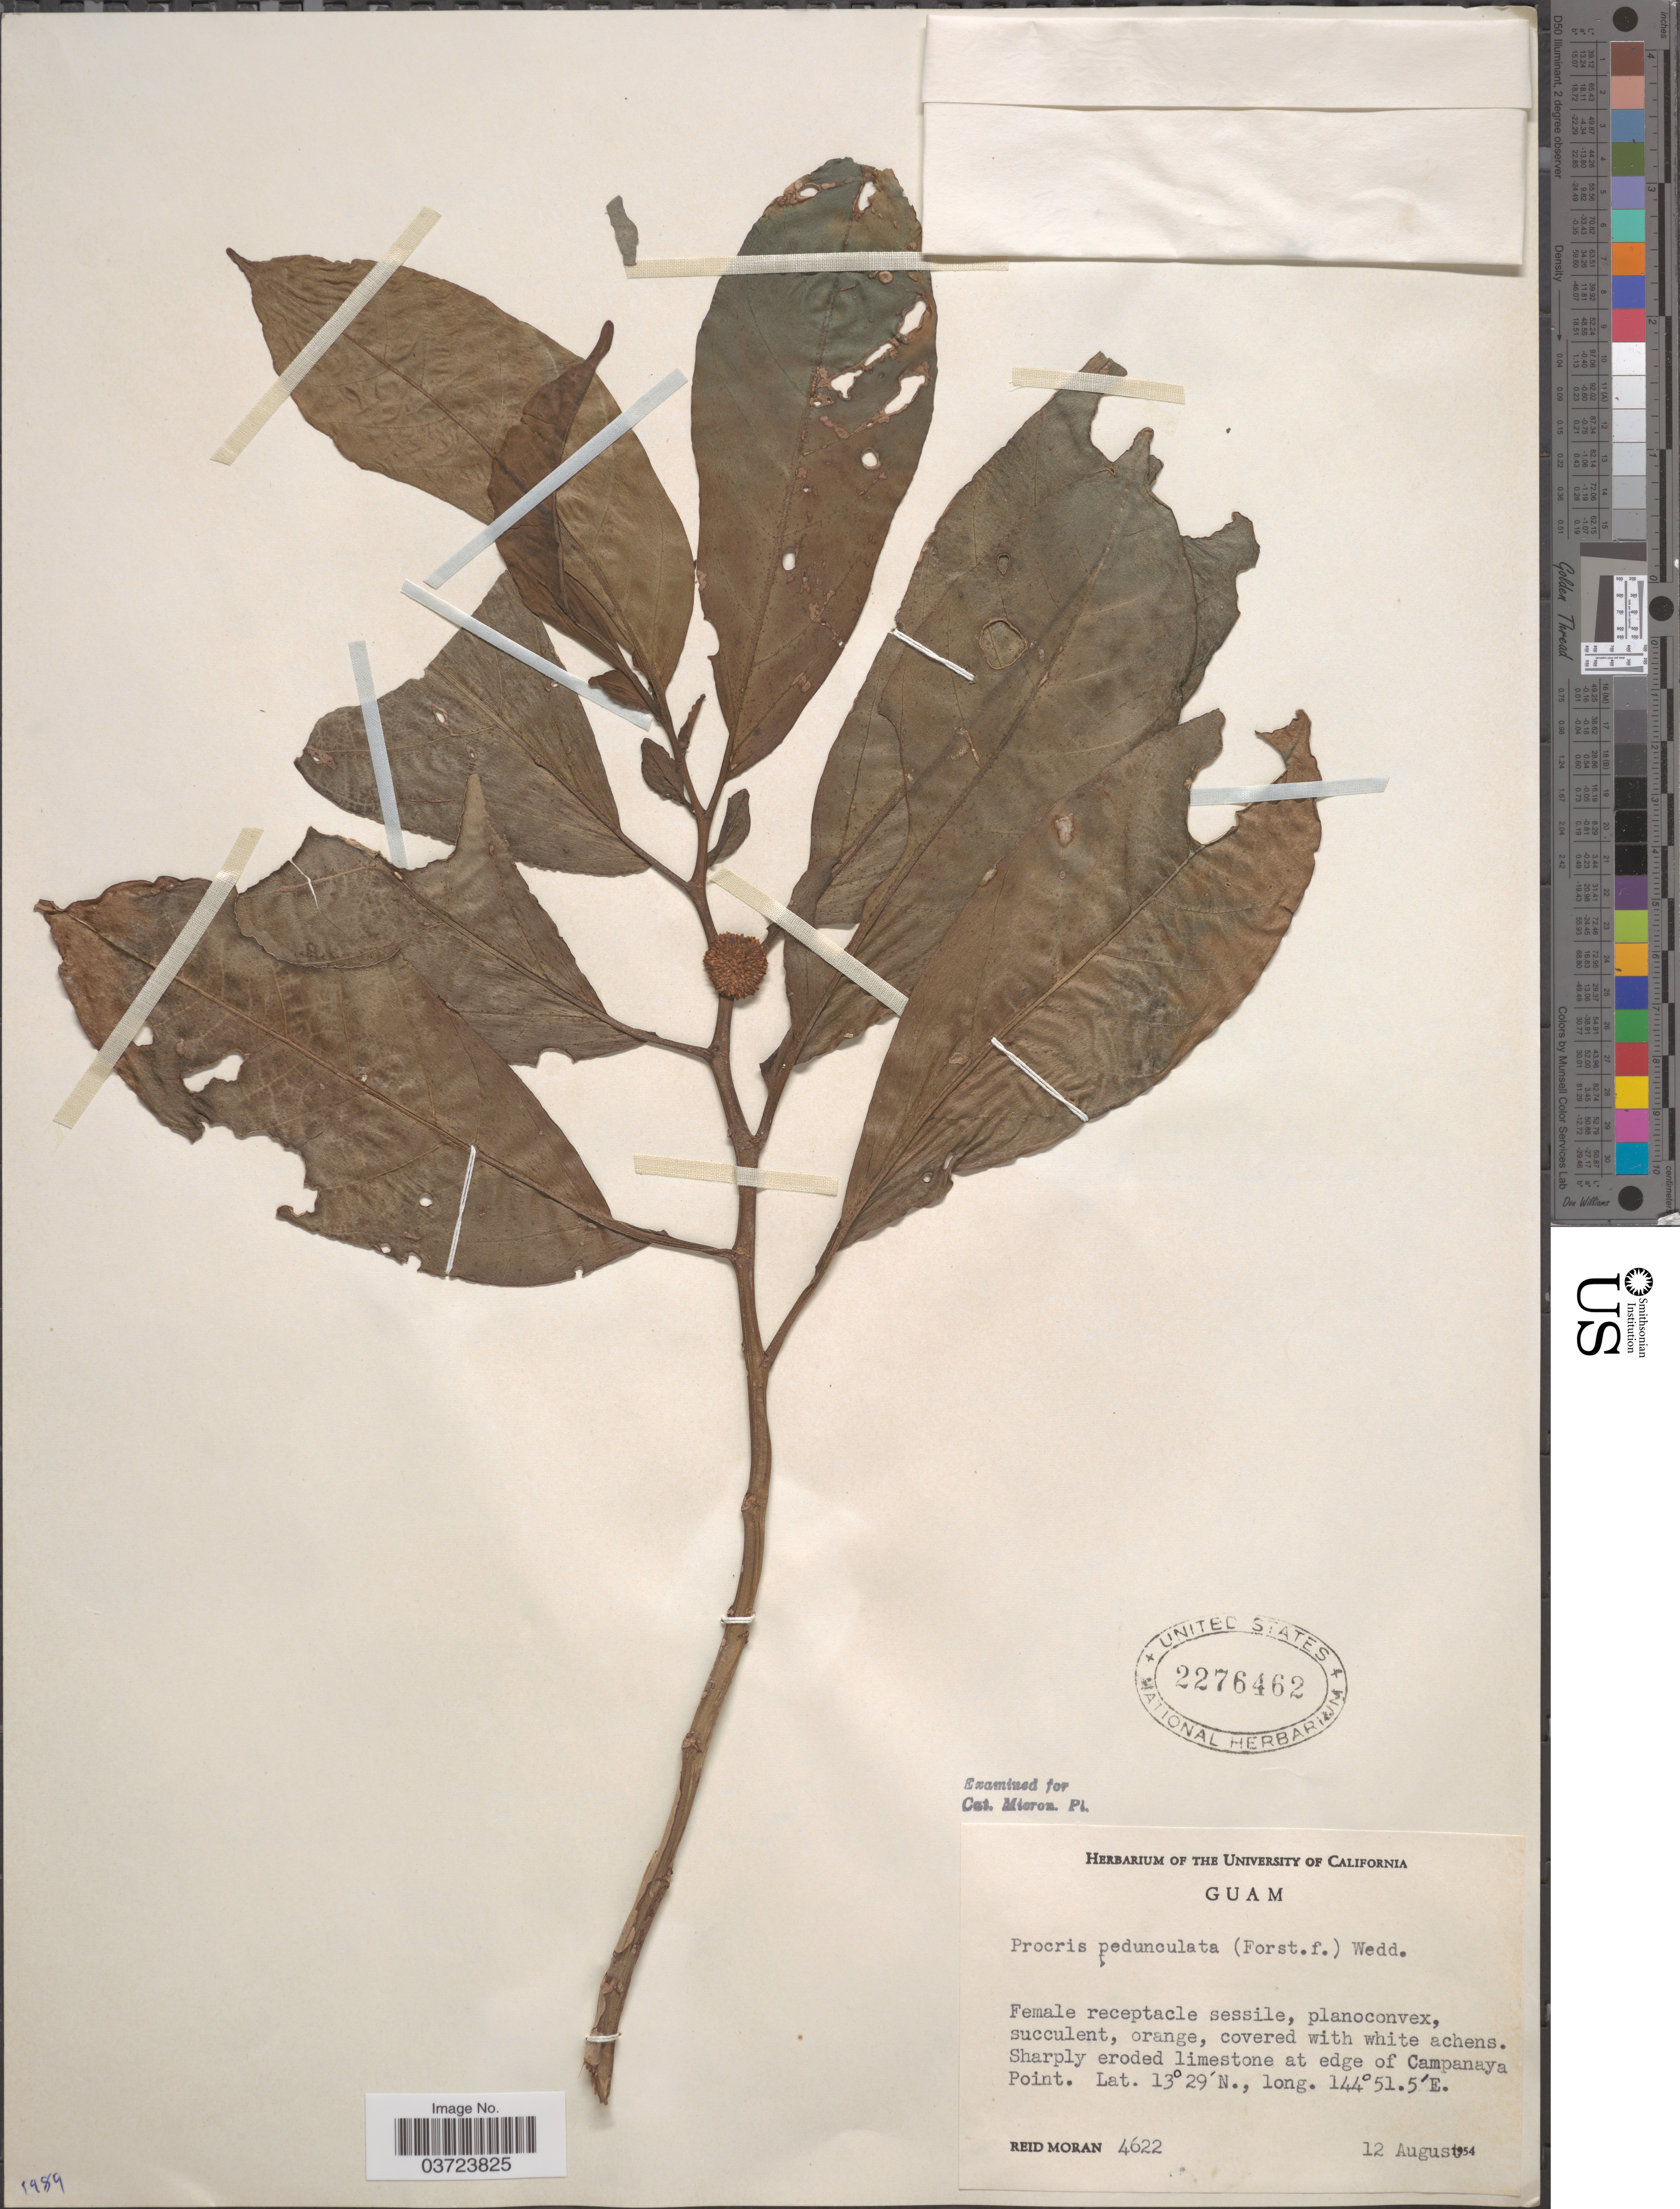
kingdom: Plantae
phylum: Tracheophyta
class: Magnoliopsida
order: Rosales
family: Urticaceae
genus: Procris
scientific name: Procris pedunculata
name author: (J.R. Forst. & G. Forst.) Wedd.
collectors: R. Moran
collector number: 4622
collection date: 1954-08-12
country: Guam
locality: At edge of Campanaya Point.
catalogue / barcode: US 2276462